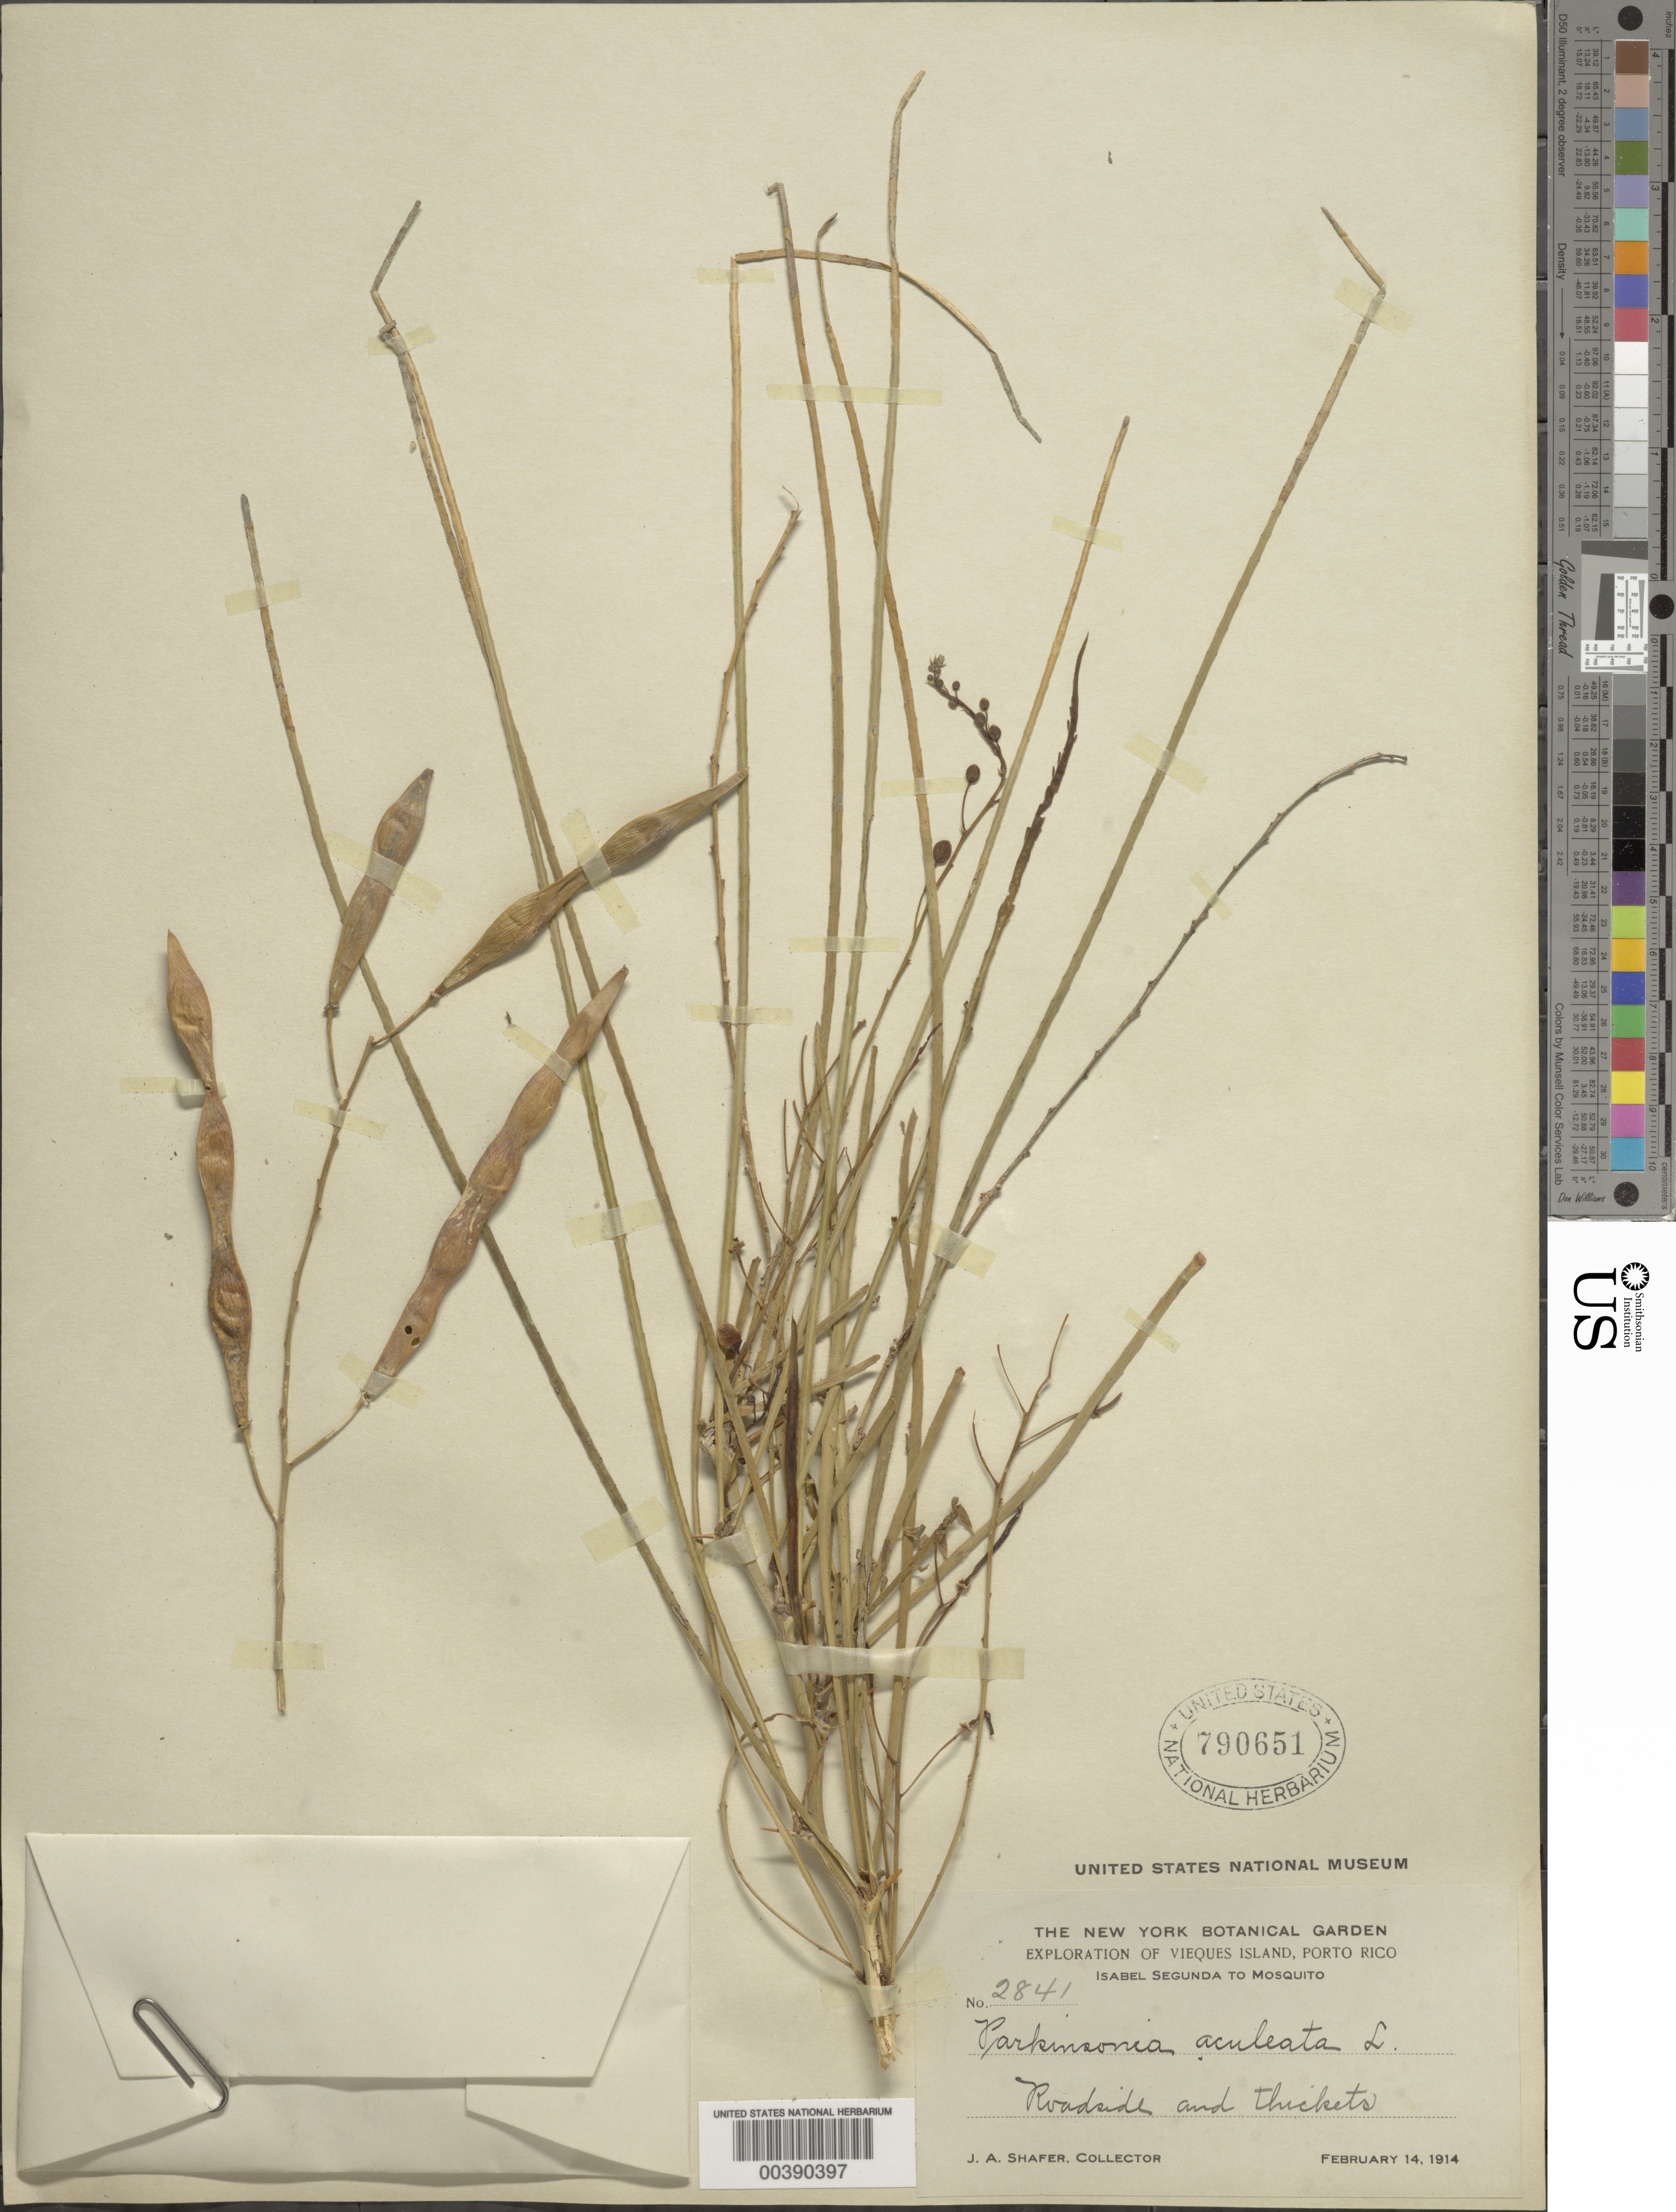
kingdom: Plantae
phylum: Tracheophyta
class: Magnoliopsida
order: Fabales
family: Fabaceae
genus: Parkinsonia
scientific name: Parkinsonia aculeata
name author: L.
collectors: J. A. Shafer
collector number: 2841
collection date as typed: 14 Feb 1914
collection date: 1914-02-14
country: Puerto Rico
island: Greater Antilles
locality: Isabel segunda to mosquito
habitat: Roadside and thickets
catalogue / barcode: US 790651